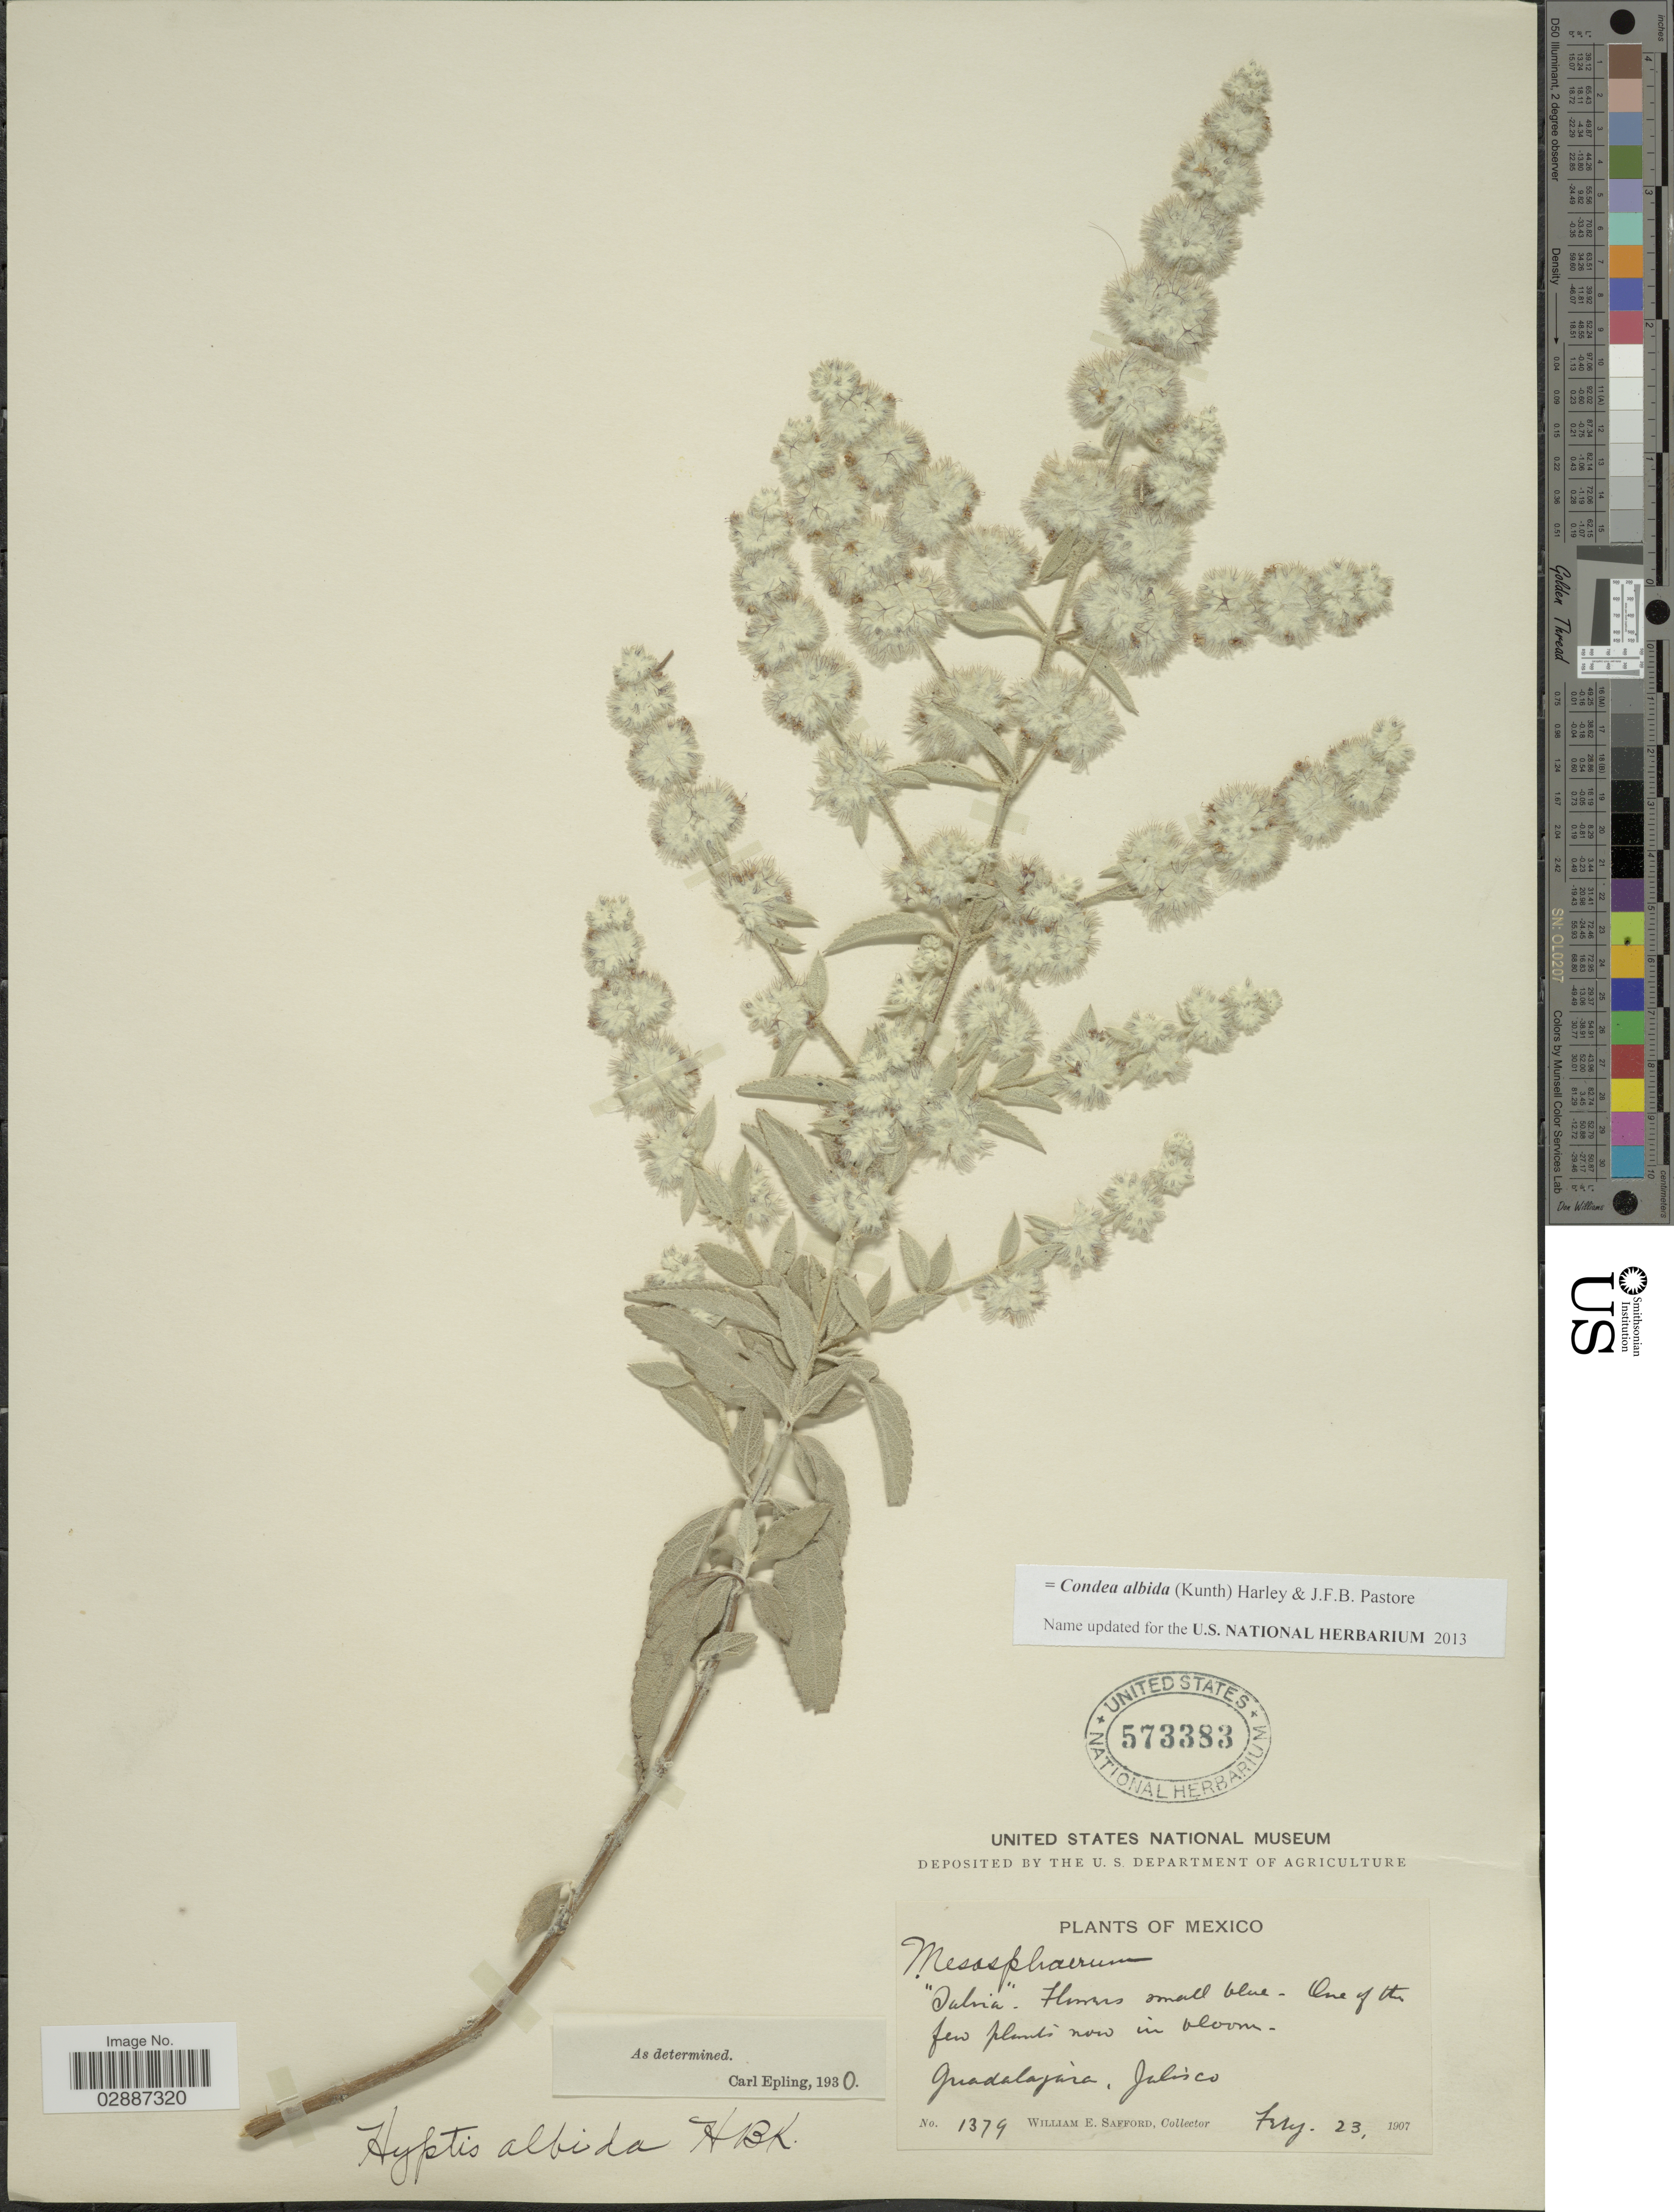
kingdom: Plantae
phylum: Tracheophyta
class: Magnoliopsida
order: Lamiales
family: Lamiaceae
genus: Condea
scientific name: Condea albida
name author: (Kunth) Harley & J.F.B. Pastore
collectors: W. E. Safford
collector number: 1379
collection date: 1907-02-23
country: Mexico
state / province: Jalisco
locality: Guadalajara.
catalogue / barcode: US 573383